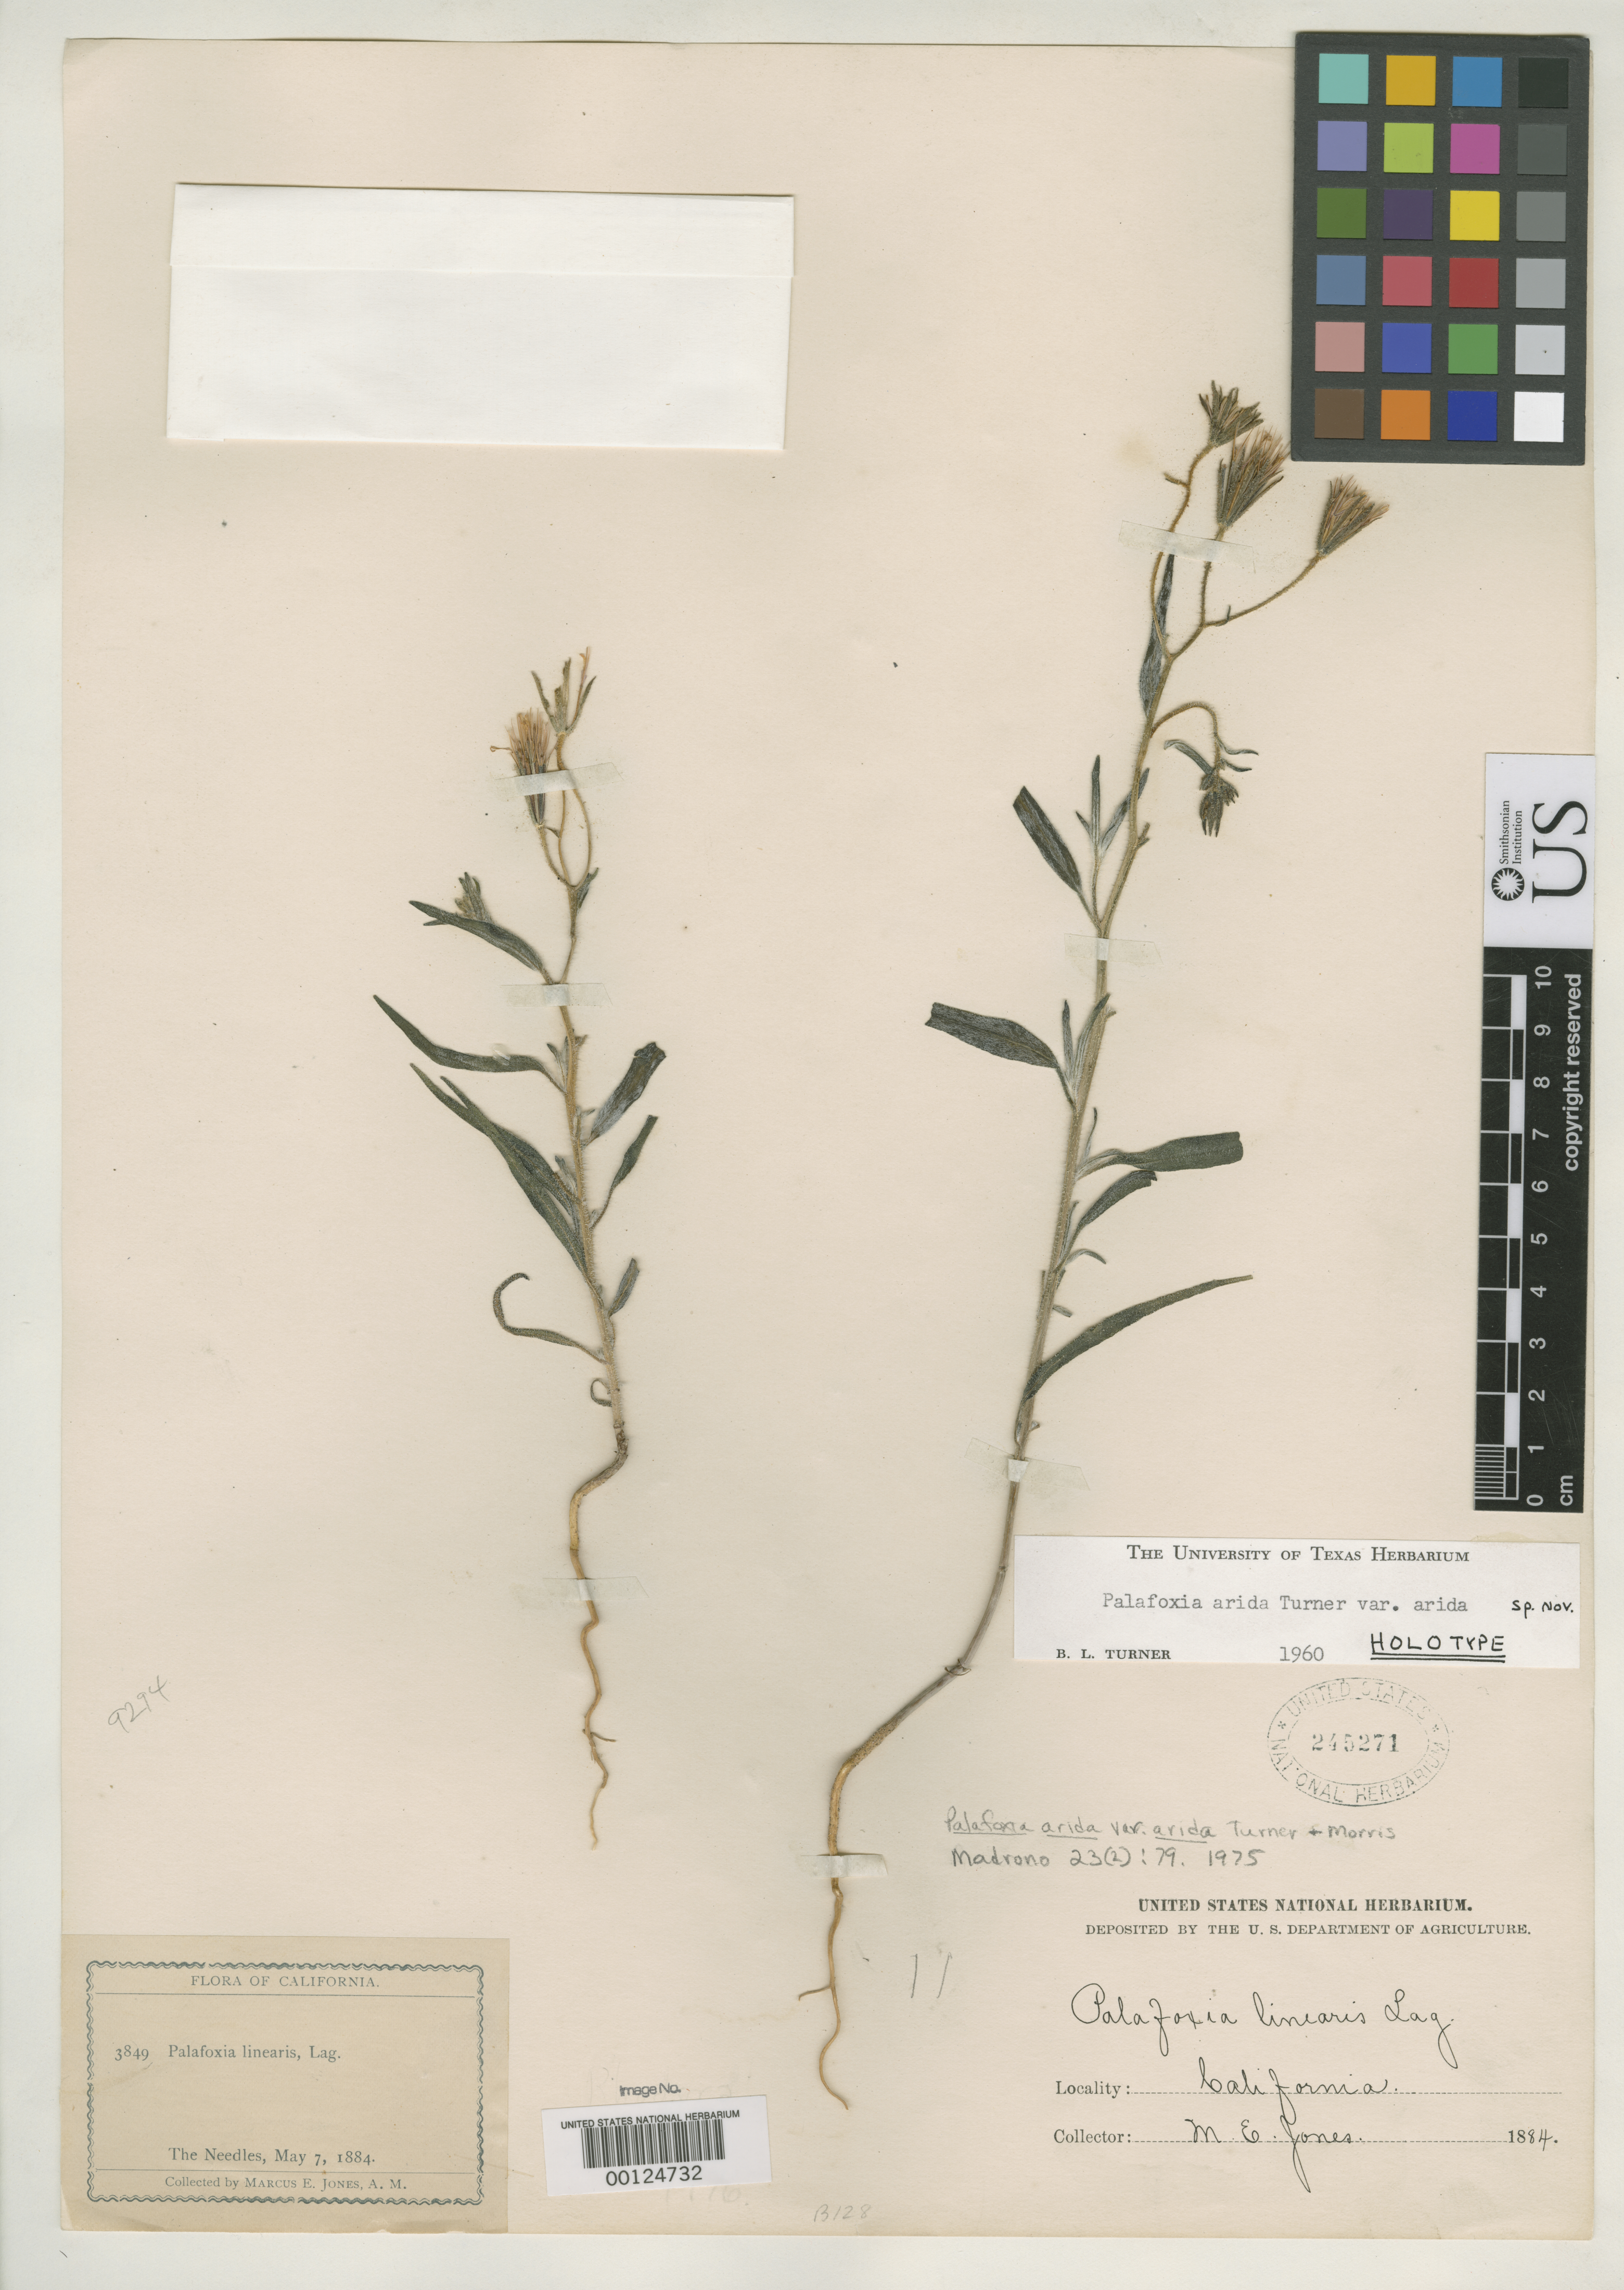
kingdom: Plantae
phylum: Tracheophyta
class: Magnoliopsida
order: Asterales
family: Asteraceae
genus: Palafoxia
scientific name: Palafoxia arida var. arida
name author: B.L. Turner & M.I. Morris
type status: Holotype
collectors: M. E. Jones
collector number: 3849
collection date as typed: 07 May 1884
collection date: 1884-05-07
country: United States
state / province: California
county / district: San Bernardino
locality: The Needles.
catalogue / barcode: US 245271